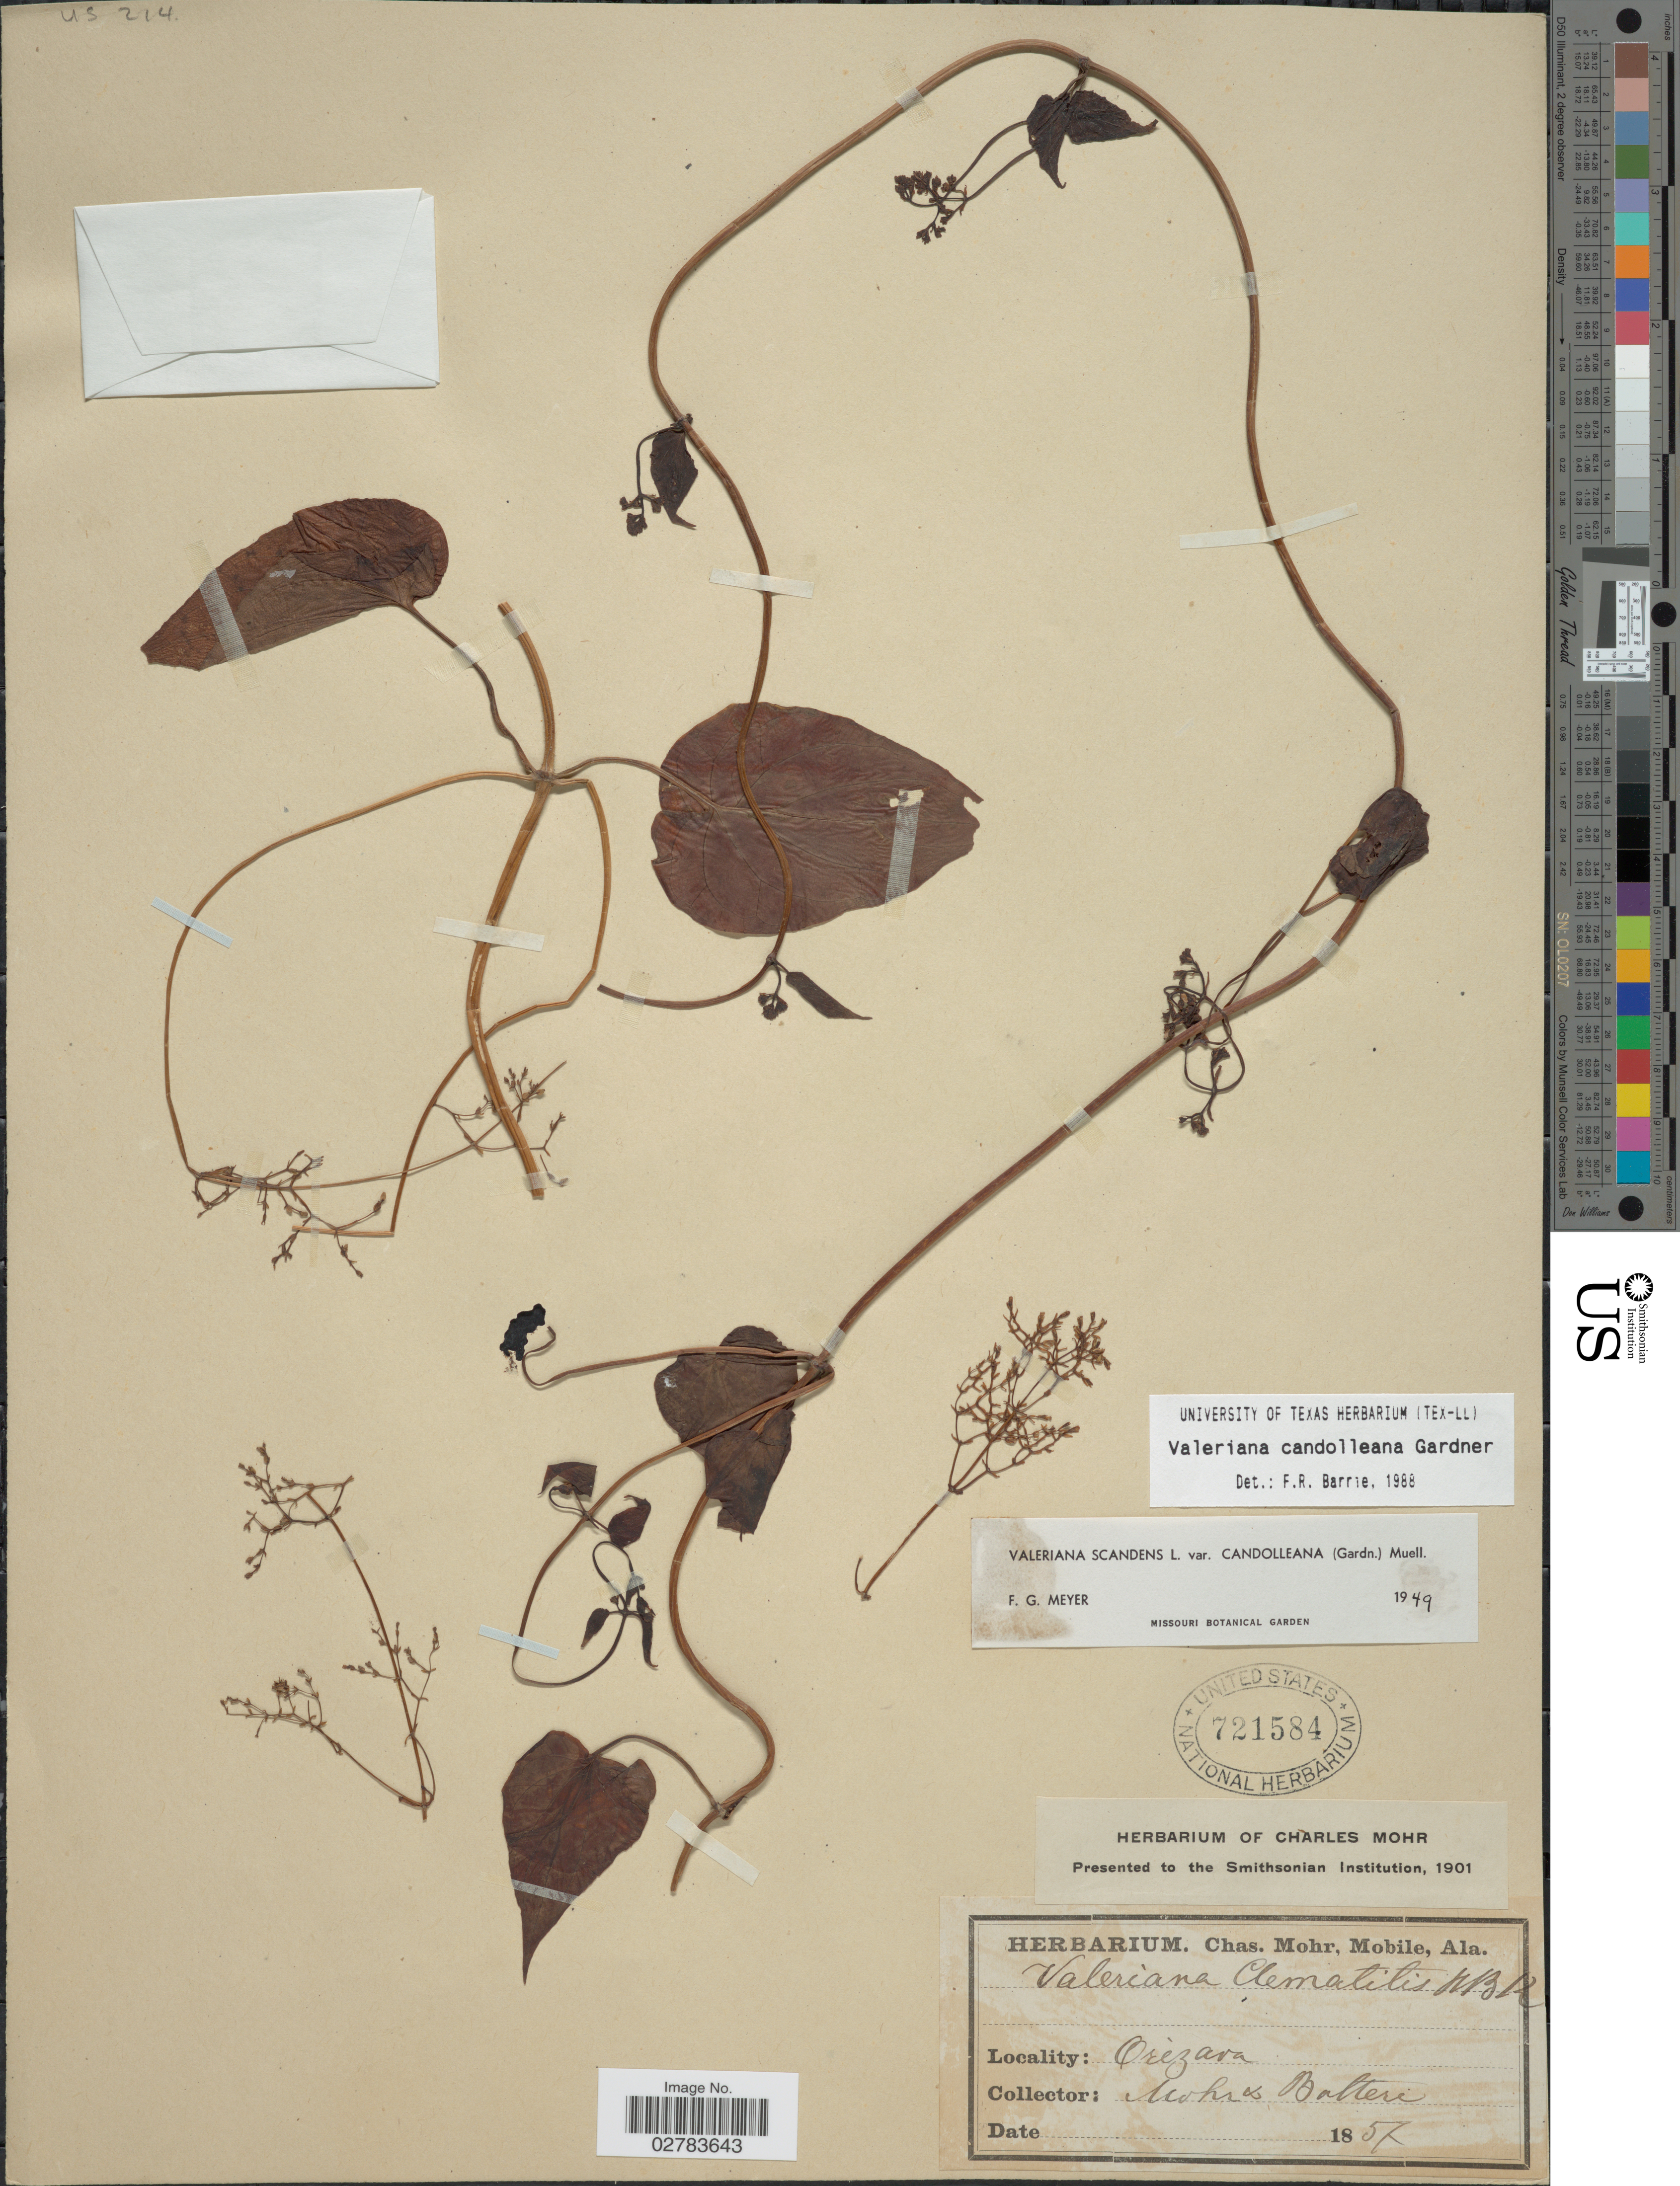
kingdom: Plantae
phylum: Tracheophyta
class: Magnoliopsida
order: Dipsacales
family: Caprifoliaceae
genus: Valeriana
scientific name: Valeriana candolleana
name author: Gardner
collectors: Mohr, C. T. (herbarium) & Balteri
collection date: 1857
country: Mexico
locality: Orizava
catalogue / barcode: US 721584